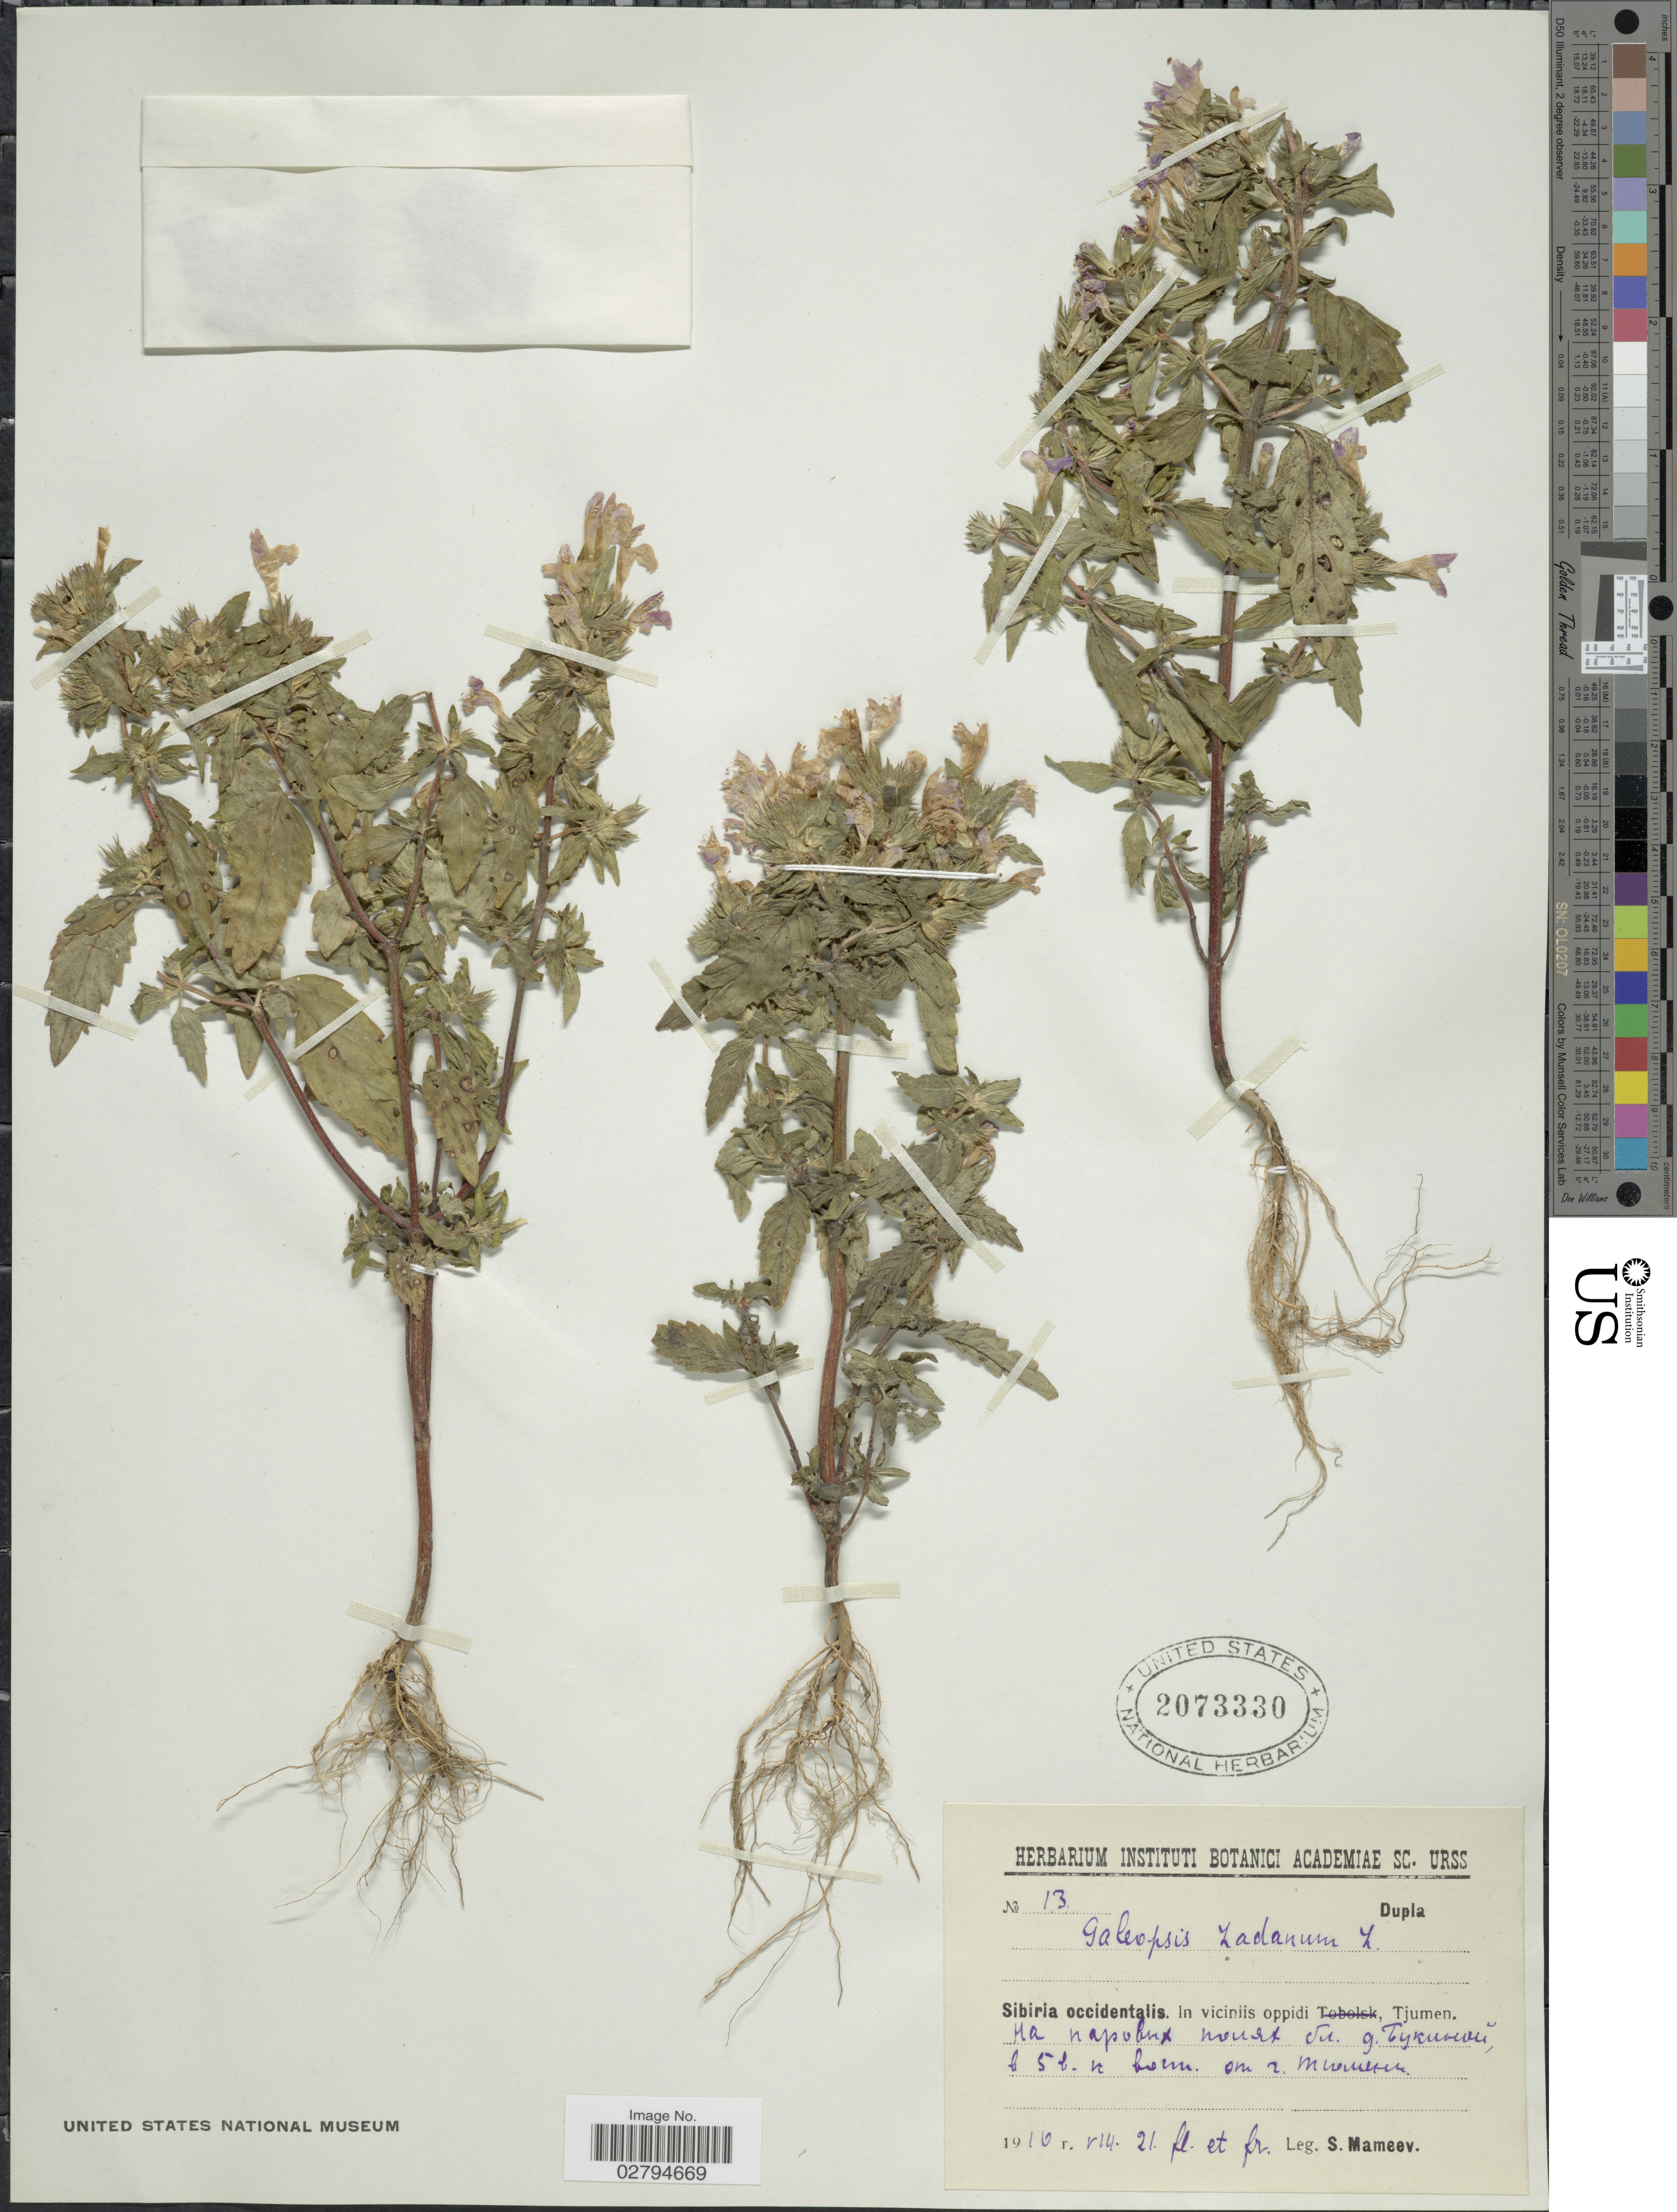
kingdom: Plantae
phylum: Tracheophyta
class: Magnoliopsida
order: Lamiales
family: Lamiaceae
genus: Galeopsis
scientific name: Galeopsis ladanum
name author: L.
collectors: S. Mameev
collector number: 13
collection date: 1916-08-21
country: Russian Federation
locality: Sibiria occidentalis. In viciniis oppidi, Tjumen. X.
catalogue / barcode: US 2073330